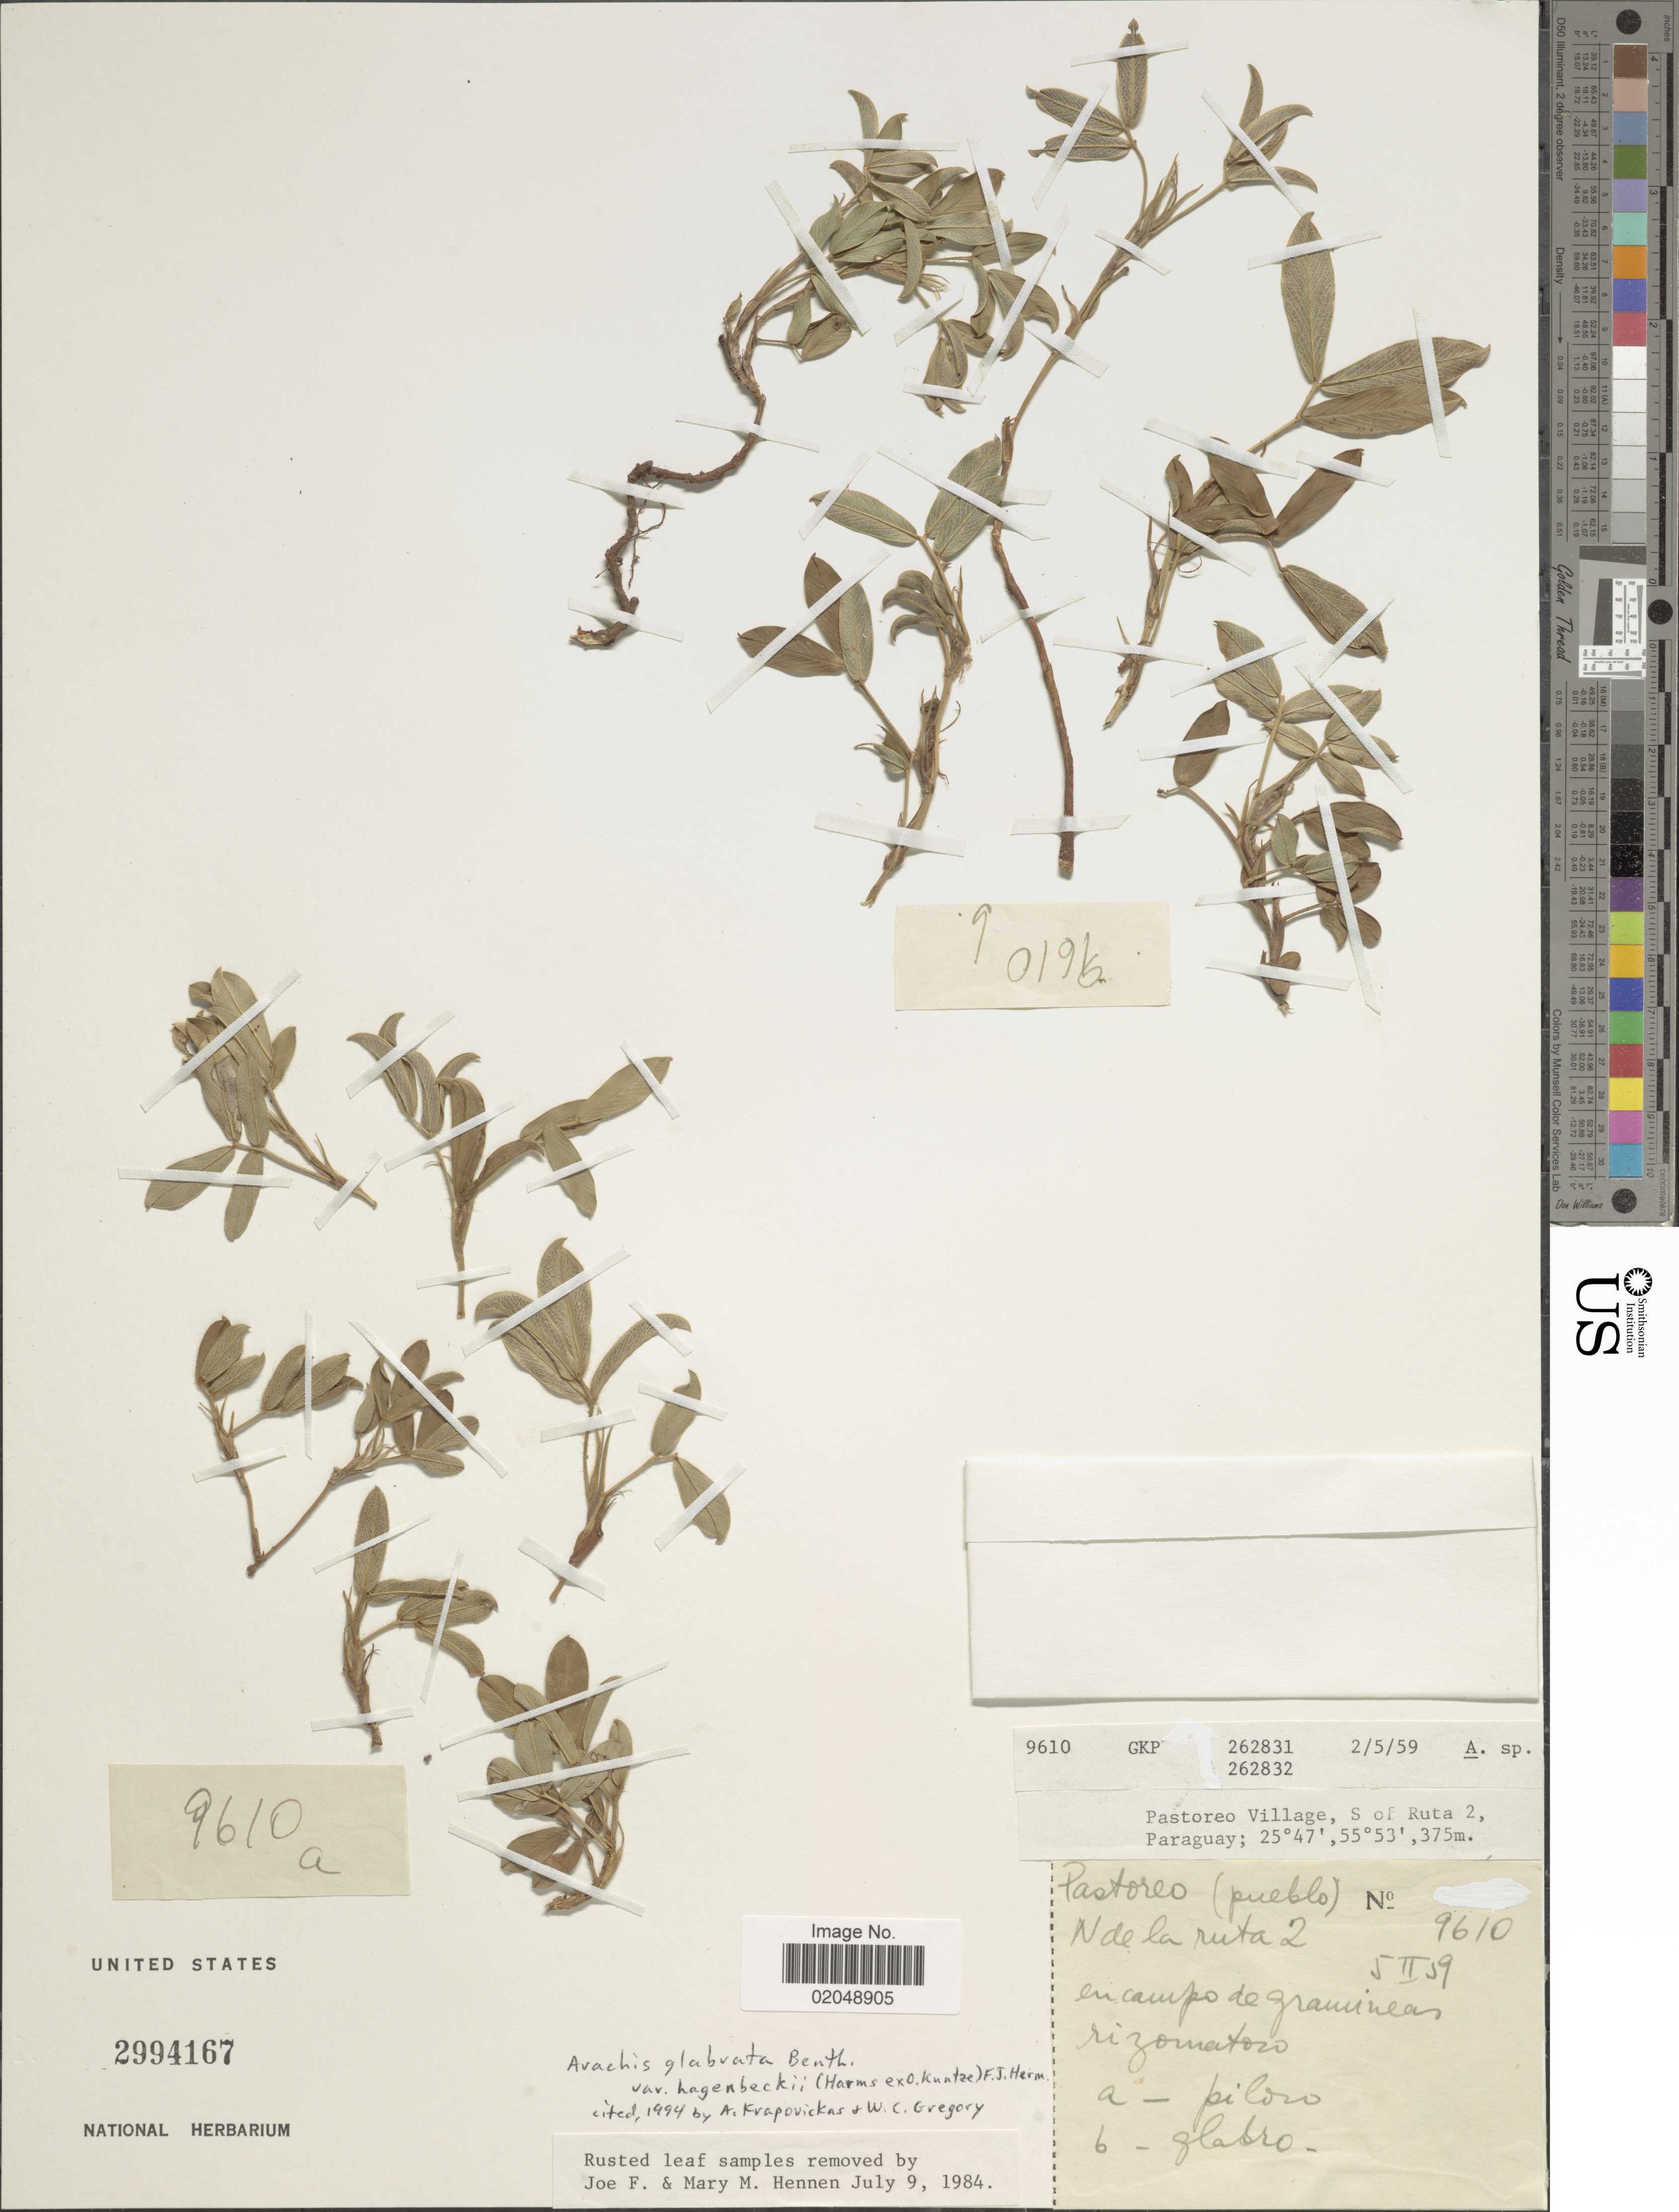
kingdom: Plantae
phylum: Tracheophyta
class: Magnoliopsida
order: Fabales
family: Fabaceae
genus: Arachis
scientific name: Arachis glabrata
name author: Benth.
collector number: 910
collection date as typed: Transcribed d/m/y: 5/2/59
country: Paraguay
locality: Patoreo Village, S of Ruta 2.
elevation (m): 375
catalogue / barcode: US 2994167